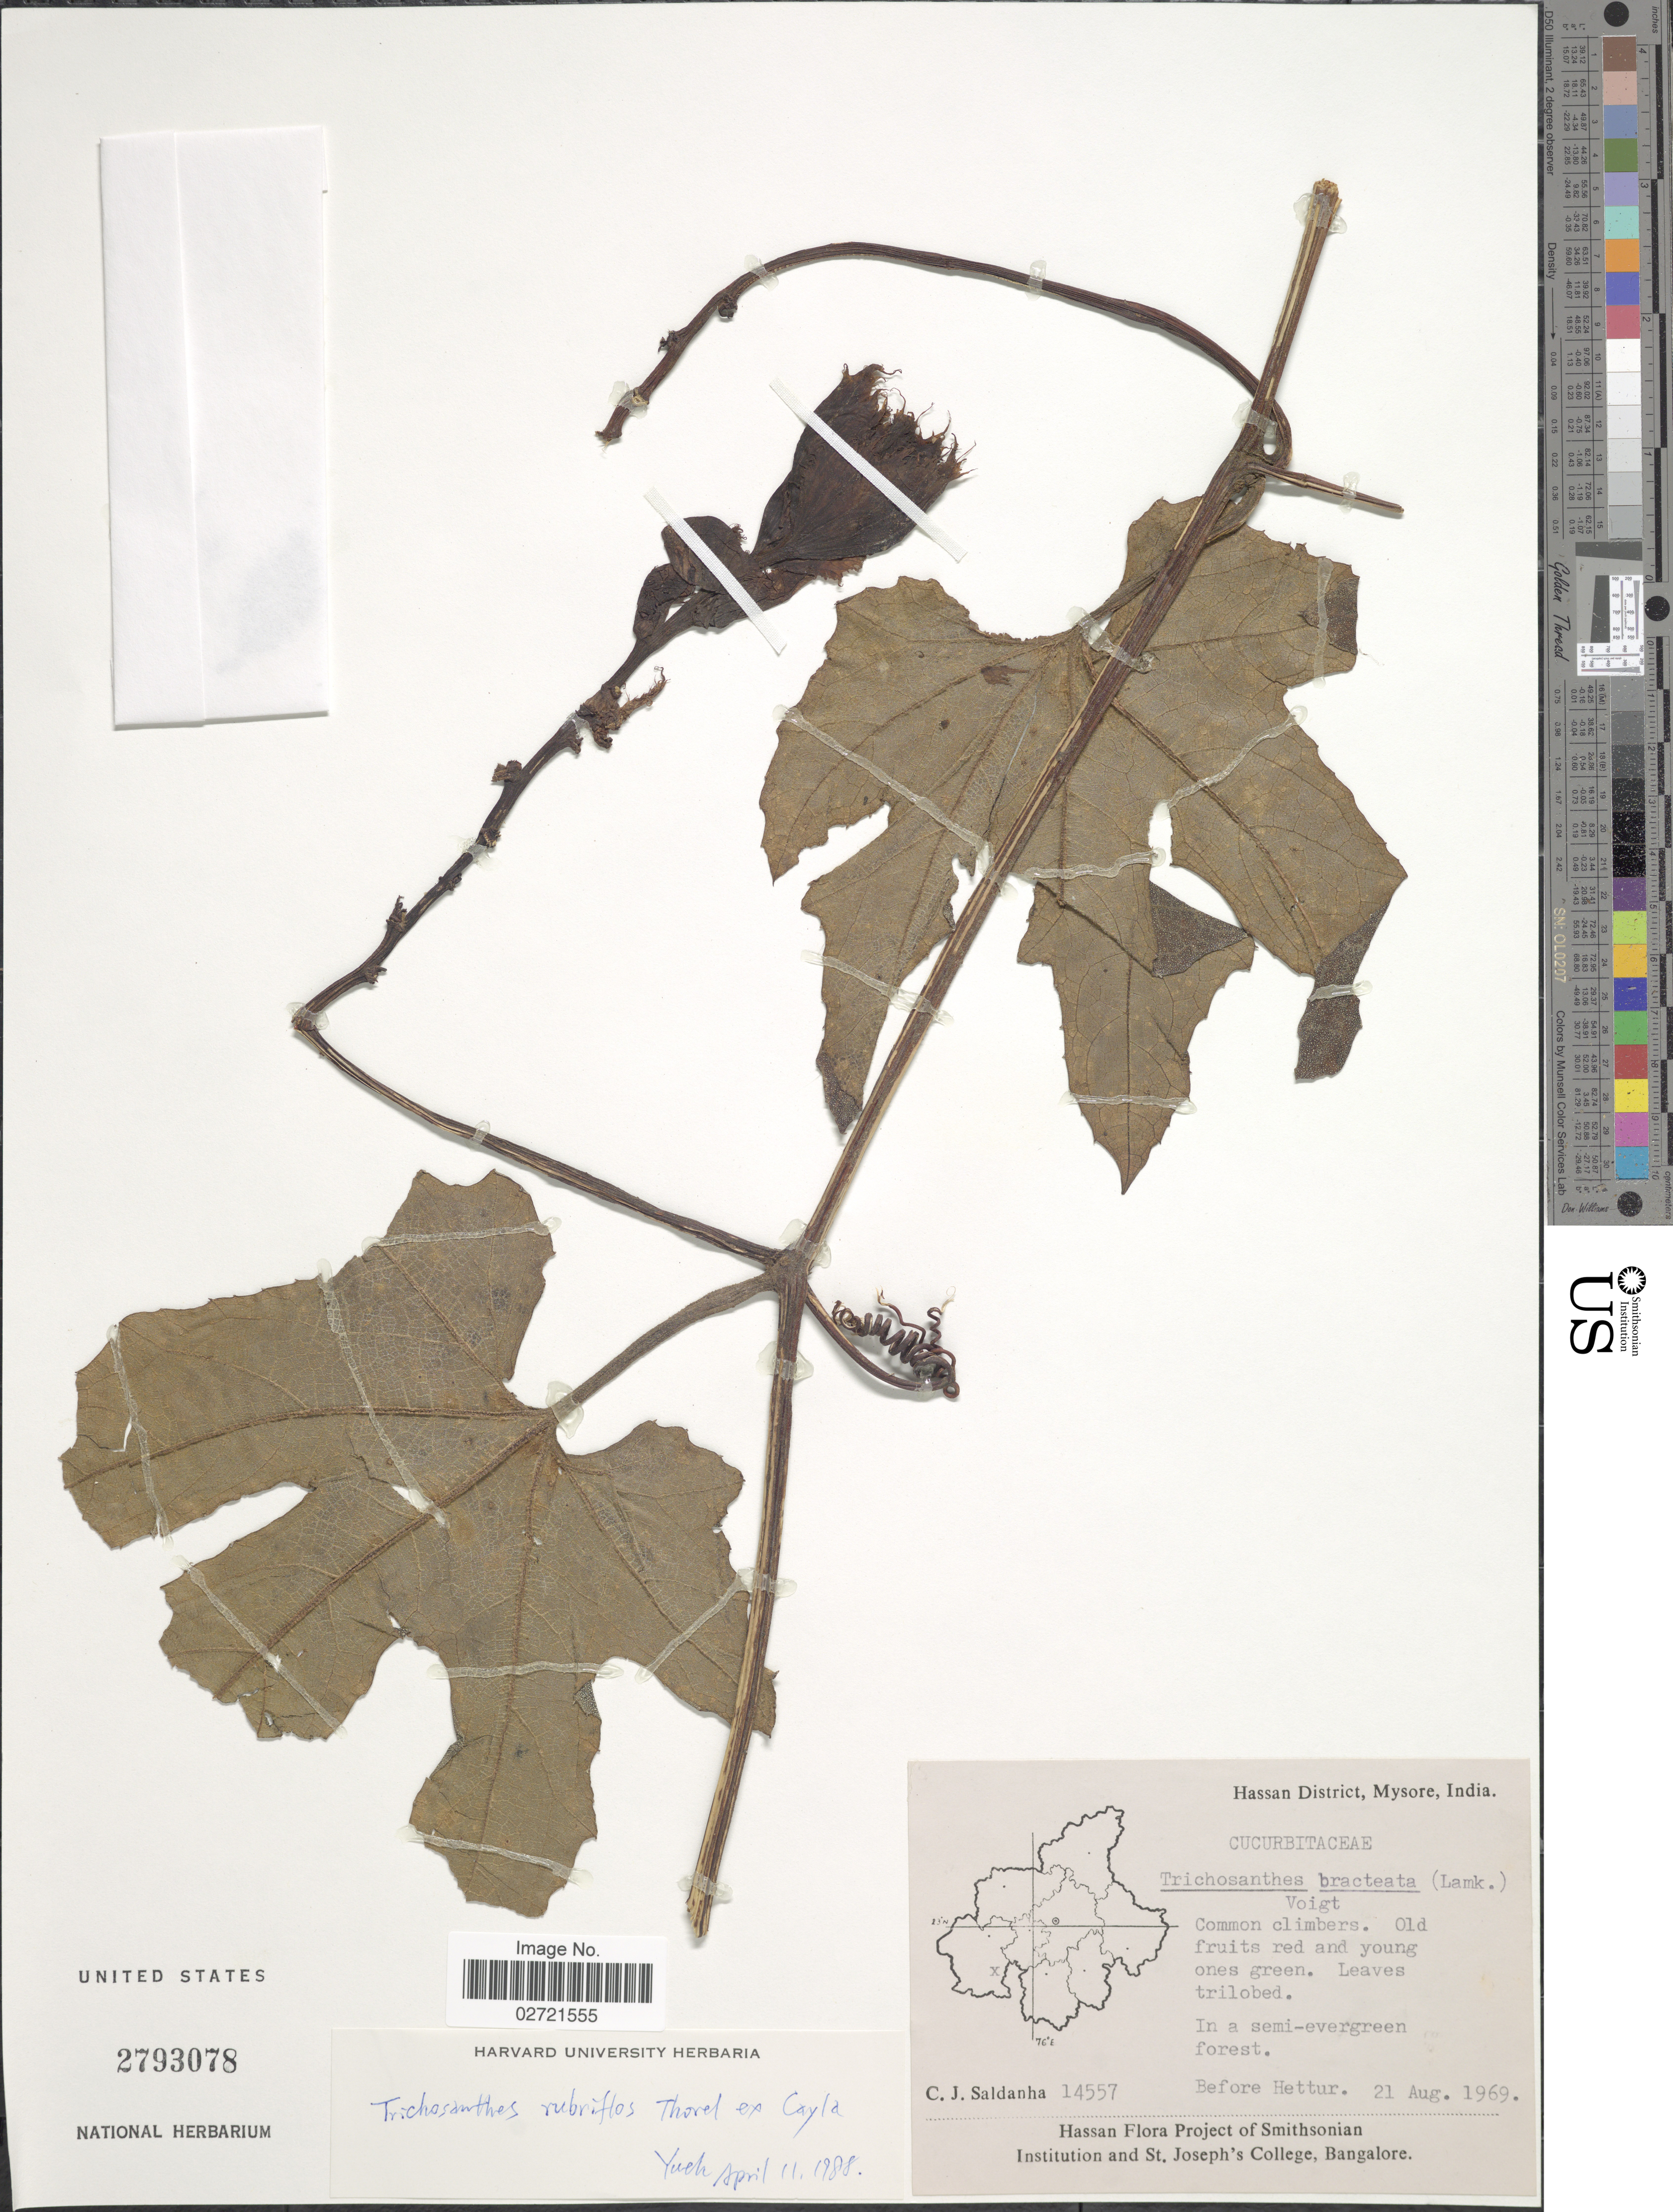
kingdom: Plantae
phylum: Tracheophyta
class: Magnoliopsida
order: Cucurbitales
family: Cucurbitaceae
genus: Trichosanthes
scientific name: Trichosanthes rubriflos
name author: Thorel ex Cayla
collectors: C. J. Saldanha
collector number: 14557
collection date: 1969-08-21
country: India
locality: Hassan District, Mysore, before Hettur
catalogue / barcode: US 2793078